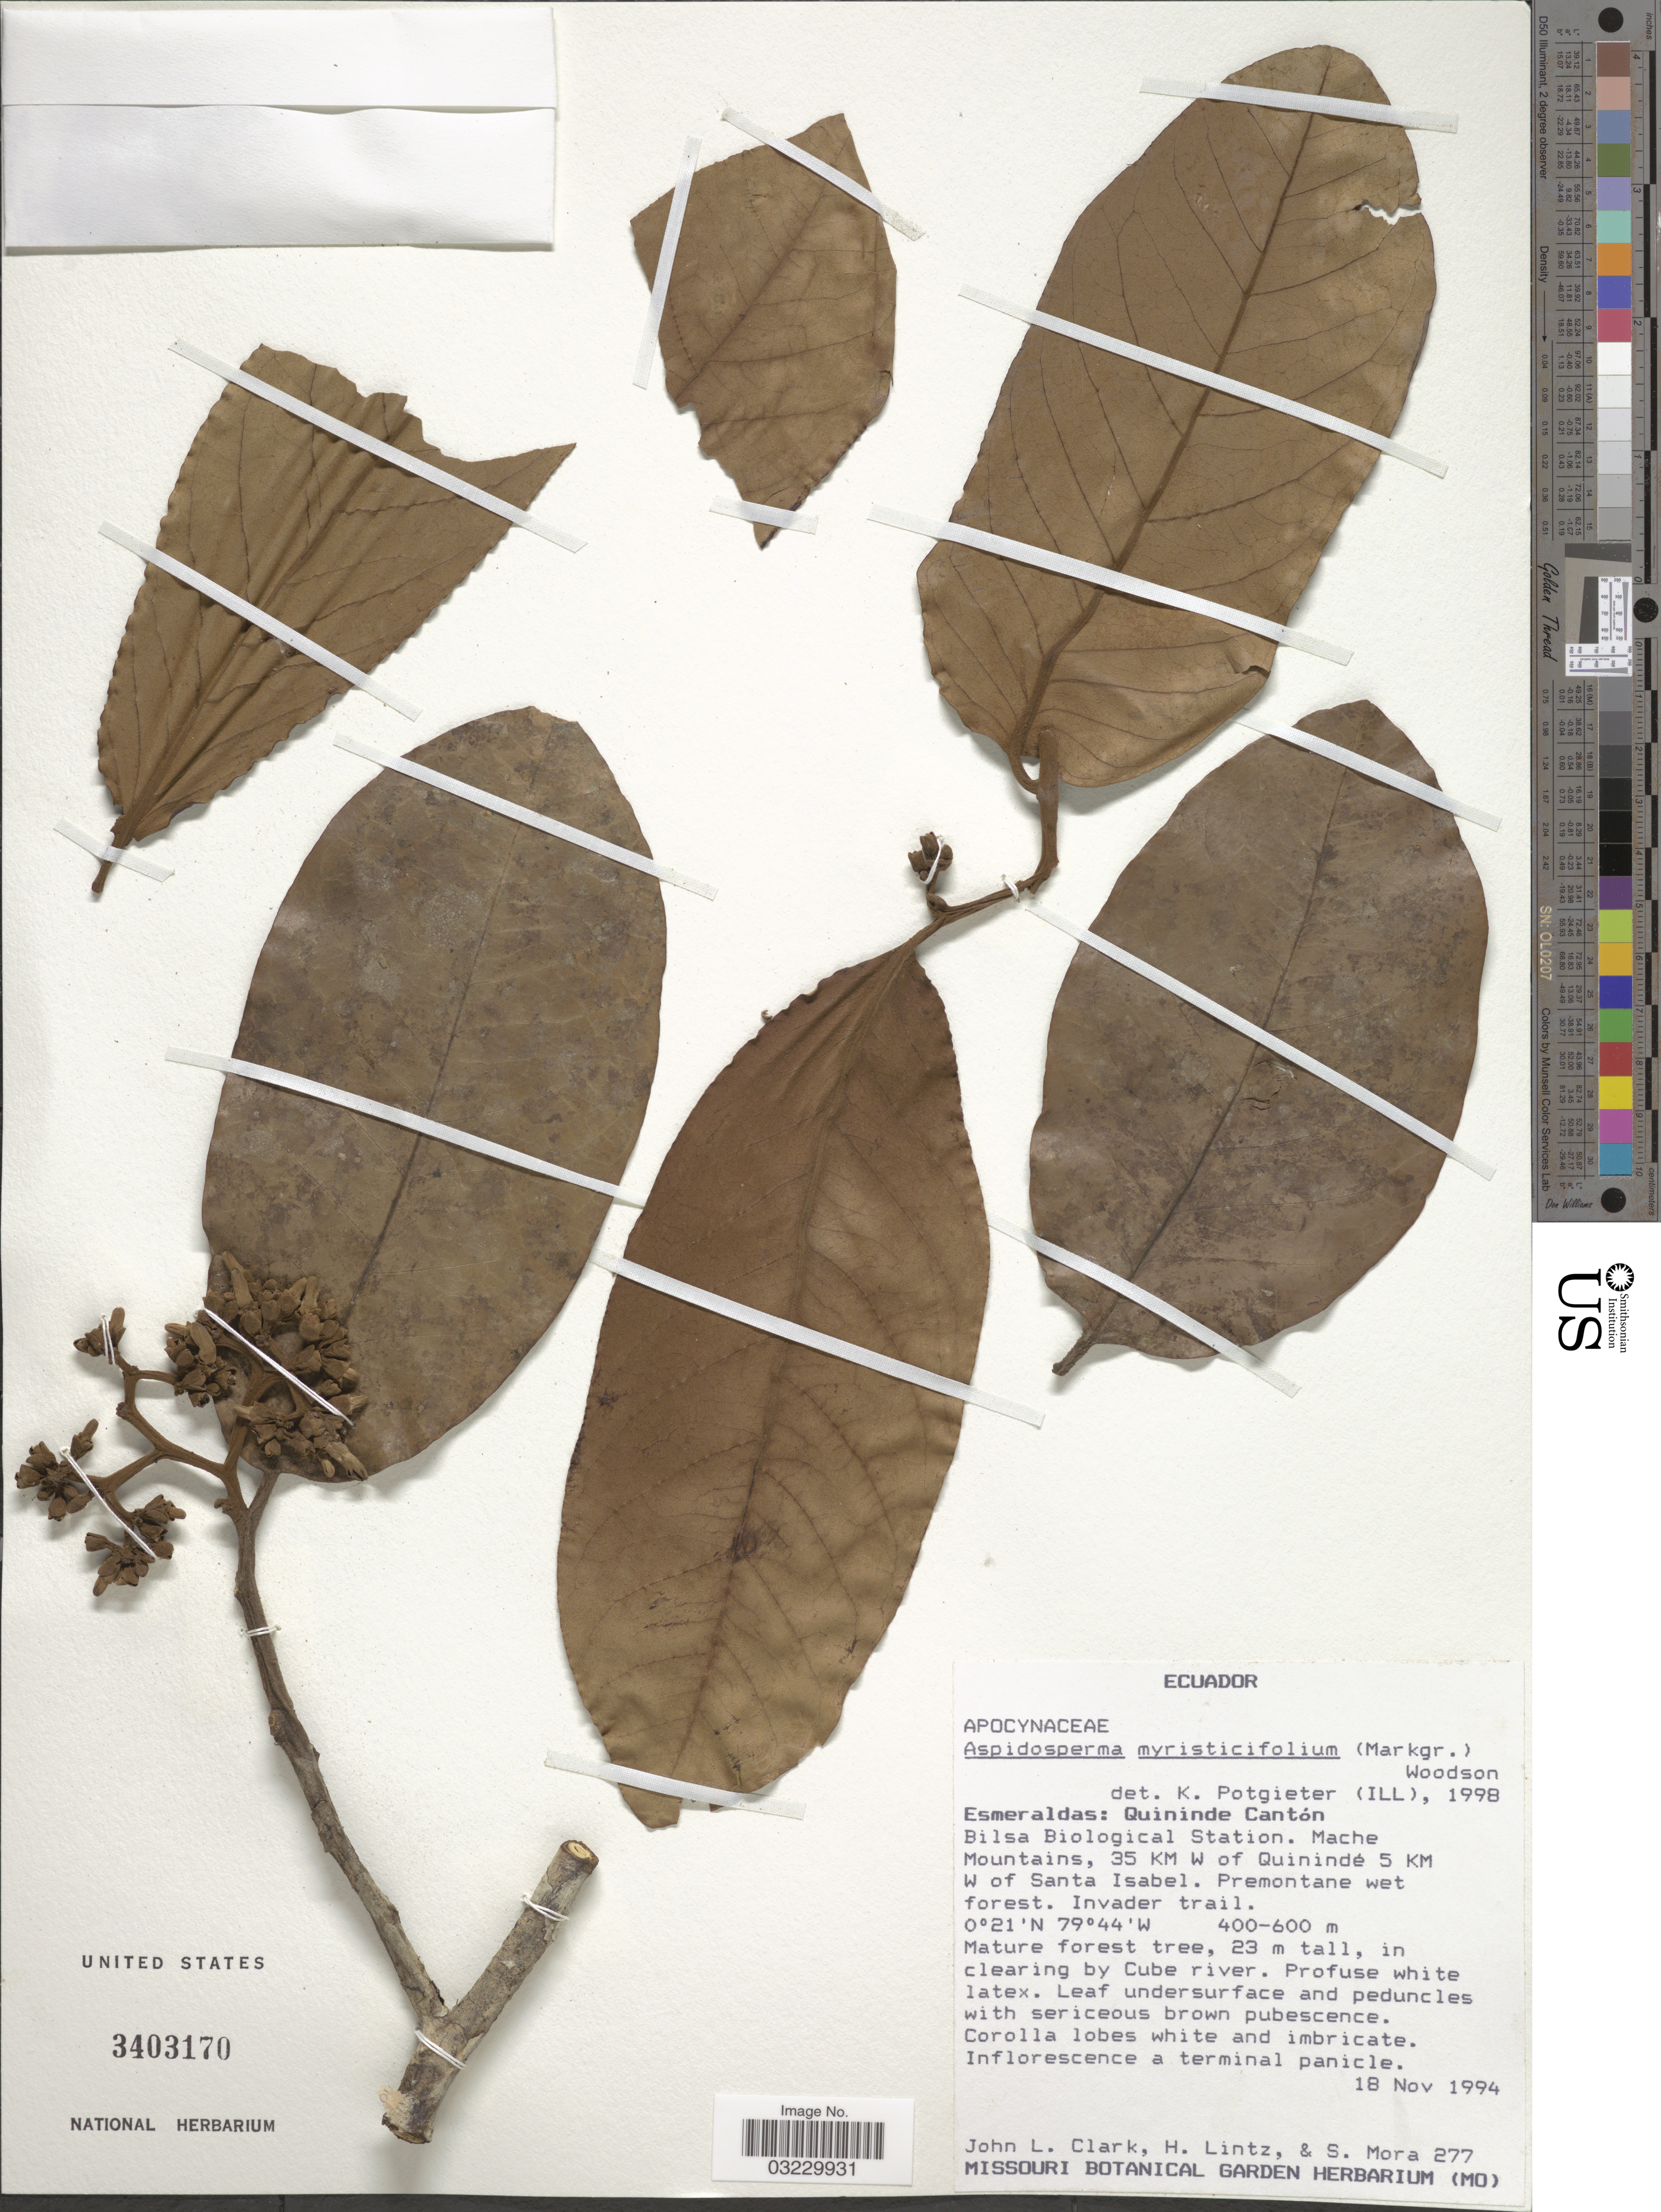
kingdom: Plantae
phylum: Tracheophyta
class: Magnoliopsida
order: Gentianales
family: Apocynaceae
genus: Aspidosperma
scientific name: Aspidosperma myristicifolium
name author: (Markgr.) Woodson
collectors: J. L. Clark, H. Lintz & S. Mora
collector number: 277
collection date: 1994-11-18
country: Ecuador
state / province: Esmeraldas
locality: Quininde Cantón. Bilsa Biological Station. Mache Mountains, 35 km W of Quinindé 5 km W of Santa Isabel. Inavder trail. Clearing by Cube river.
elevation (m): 400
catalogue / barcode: US 3403170